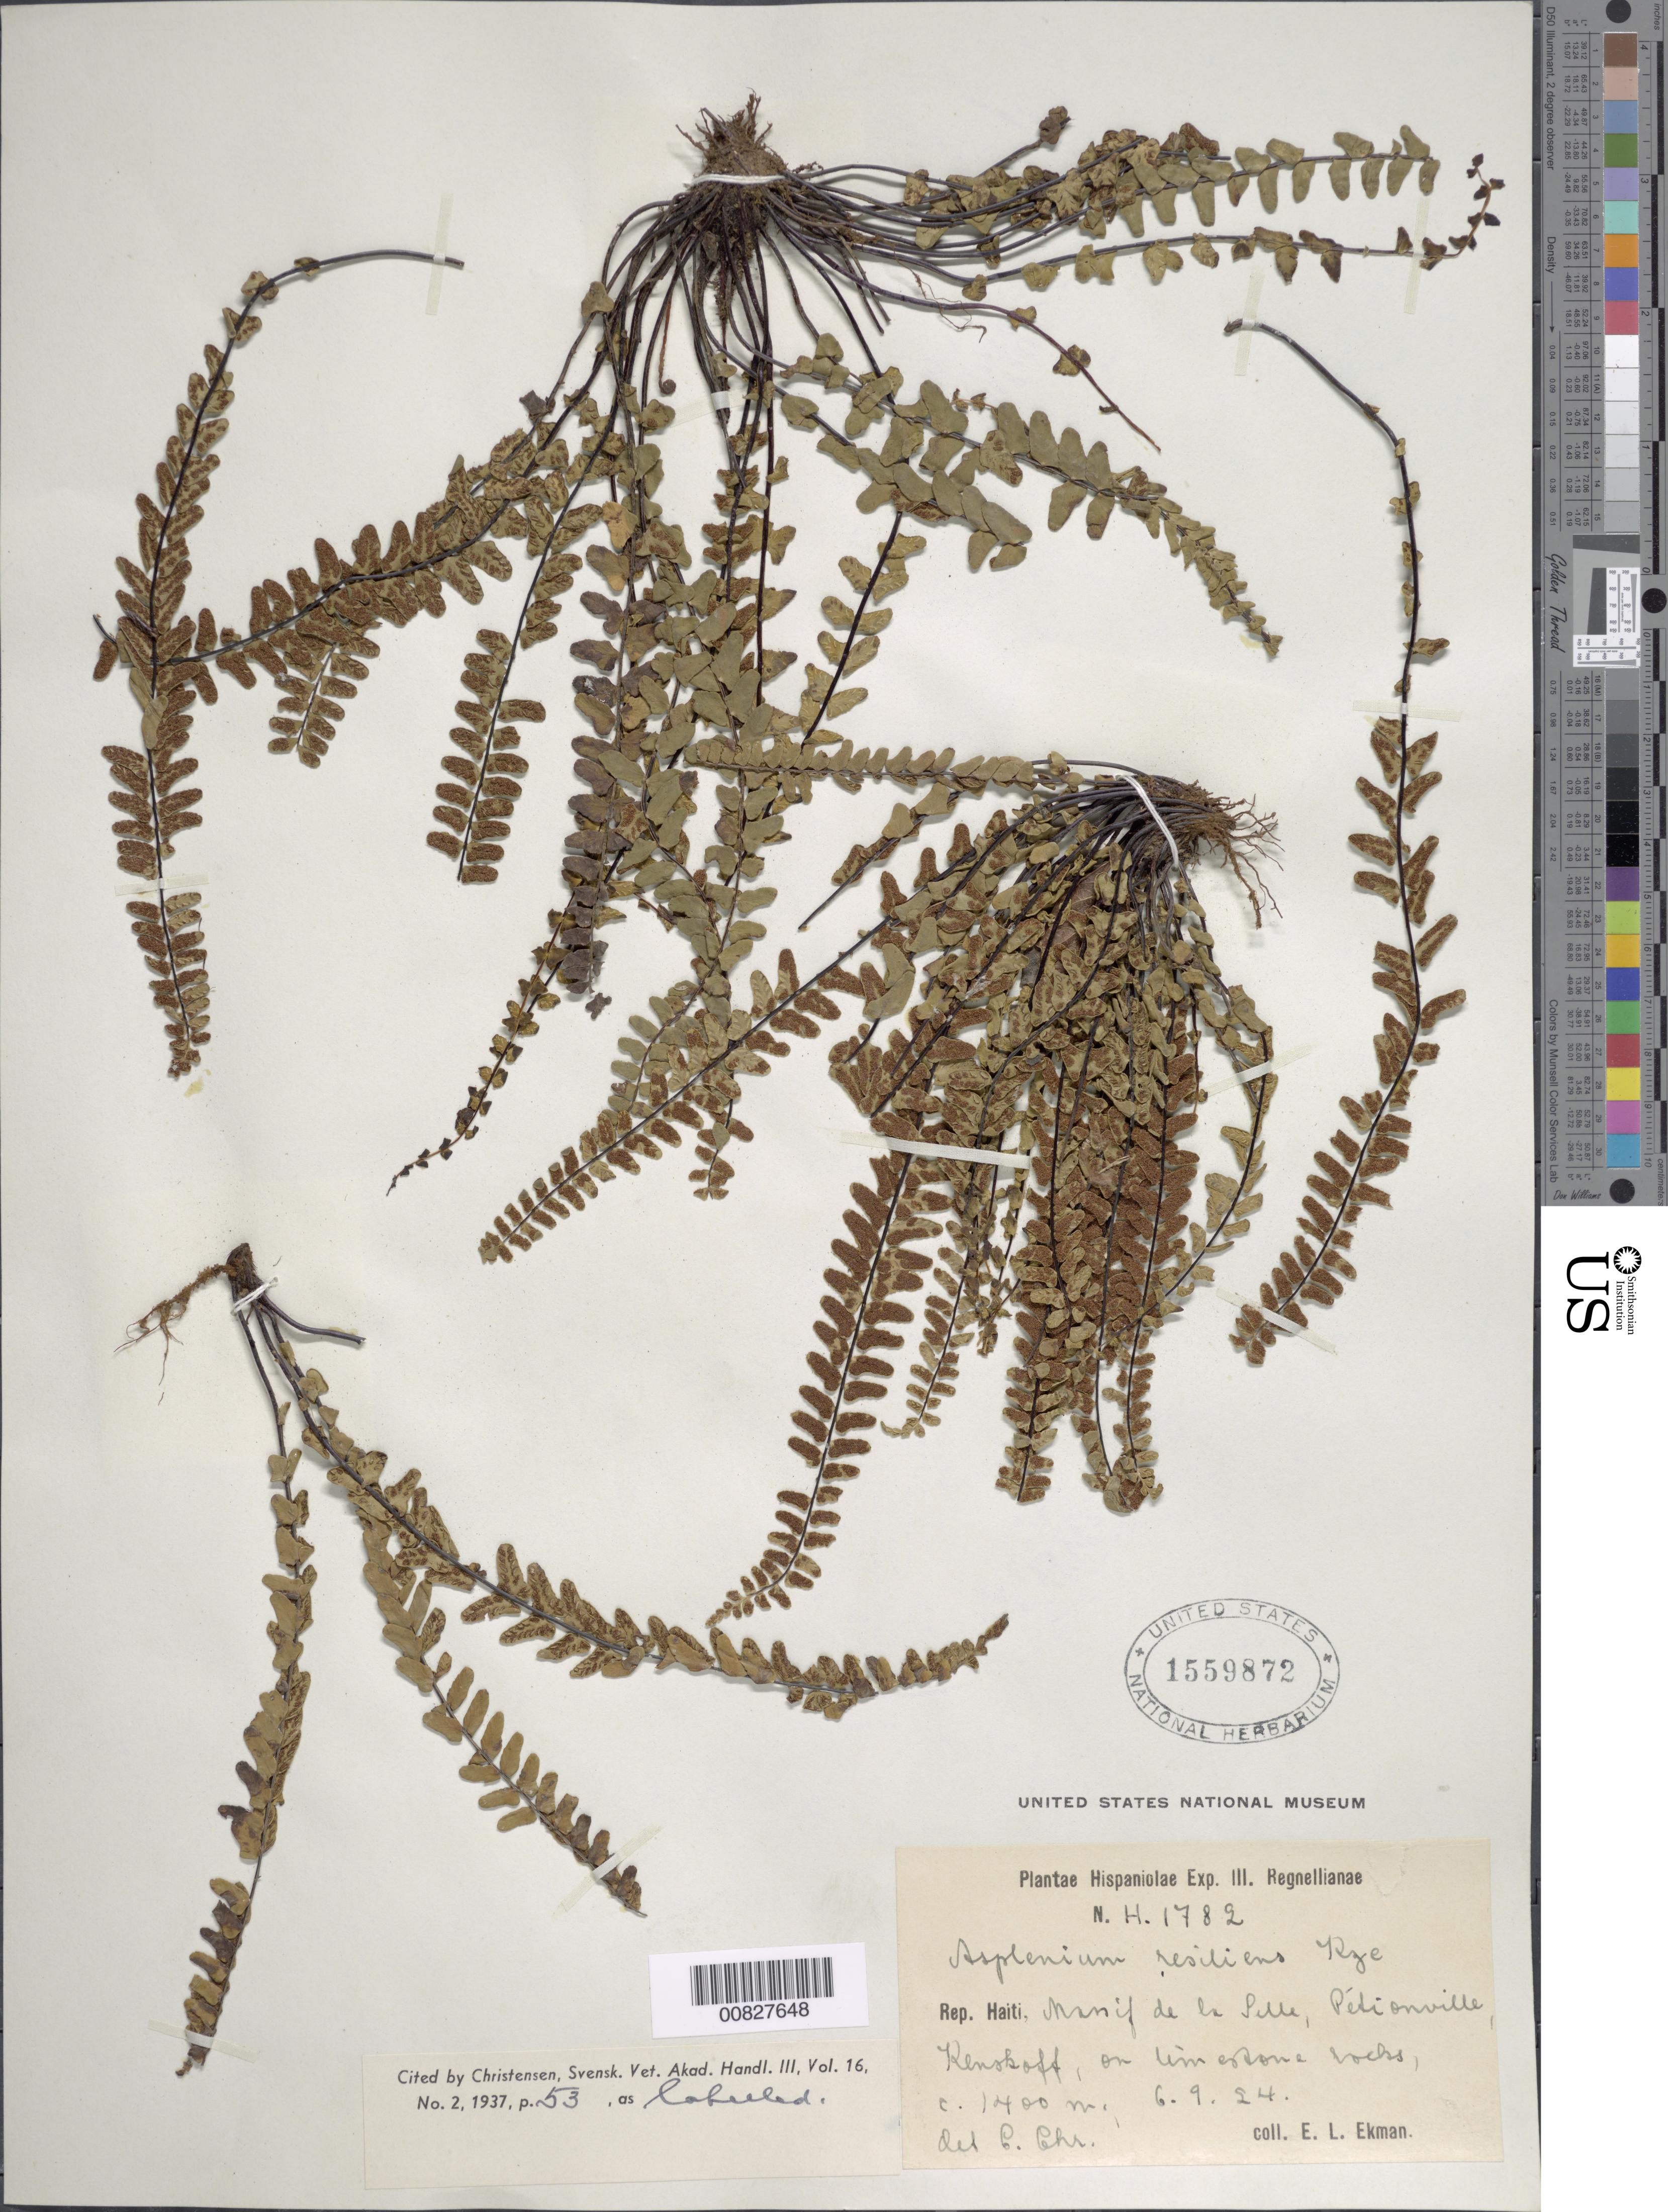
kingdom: Plantae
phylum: Tracheophyta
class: Polypodiopsida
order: Polypodiales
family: Aspleniaceae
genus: Asplenium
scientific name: Asplenium resiliens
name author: Kunze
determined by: Christensen, C. F. A.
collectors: E. L. Ekman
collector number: H 1782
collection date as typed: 06 Sep 1924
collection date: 1924-09-06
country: Haiti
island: Hispaniola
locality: Massif de la Selle, Pétionville, Kenskoff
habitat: Limestone rocks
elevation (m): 1400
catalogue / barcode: US 1559872